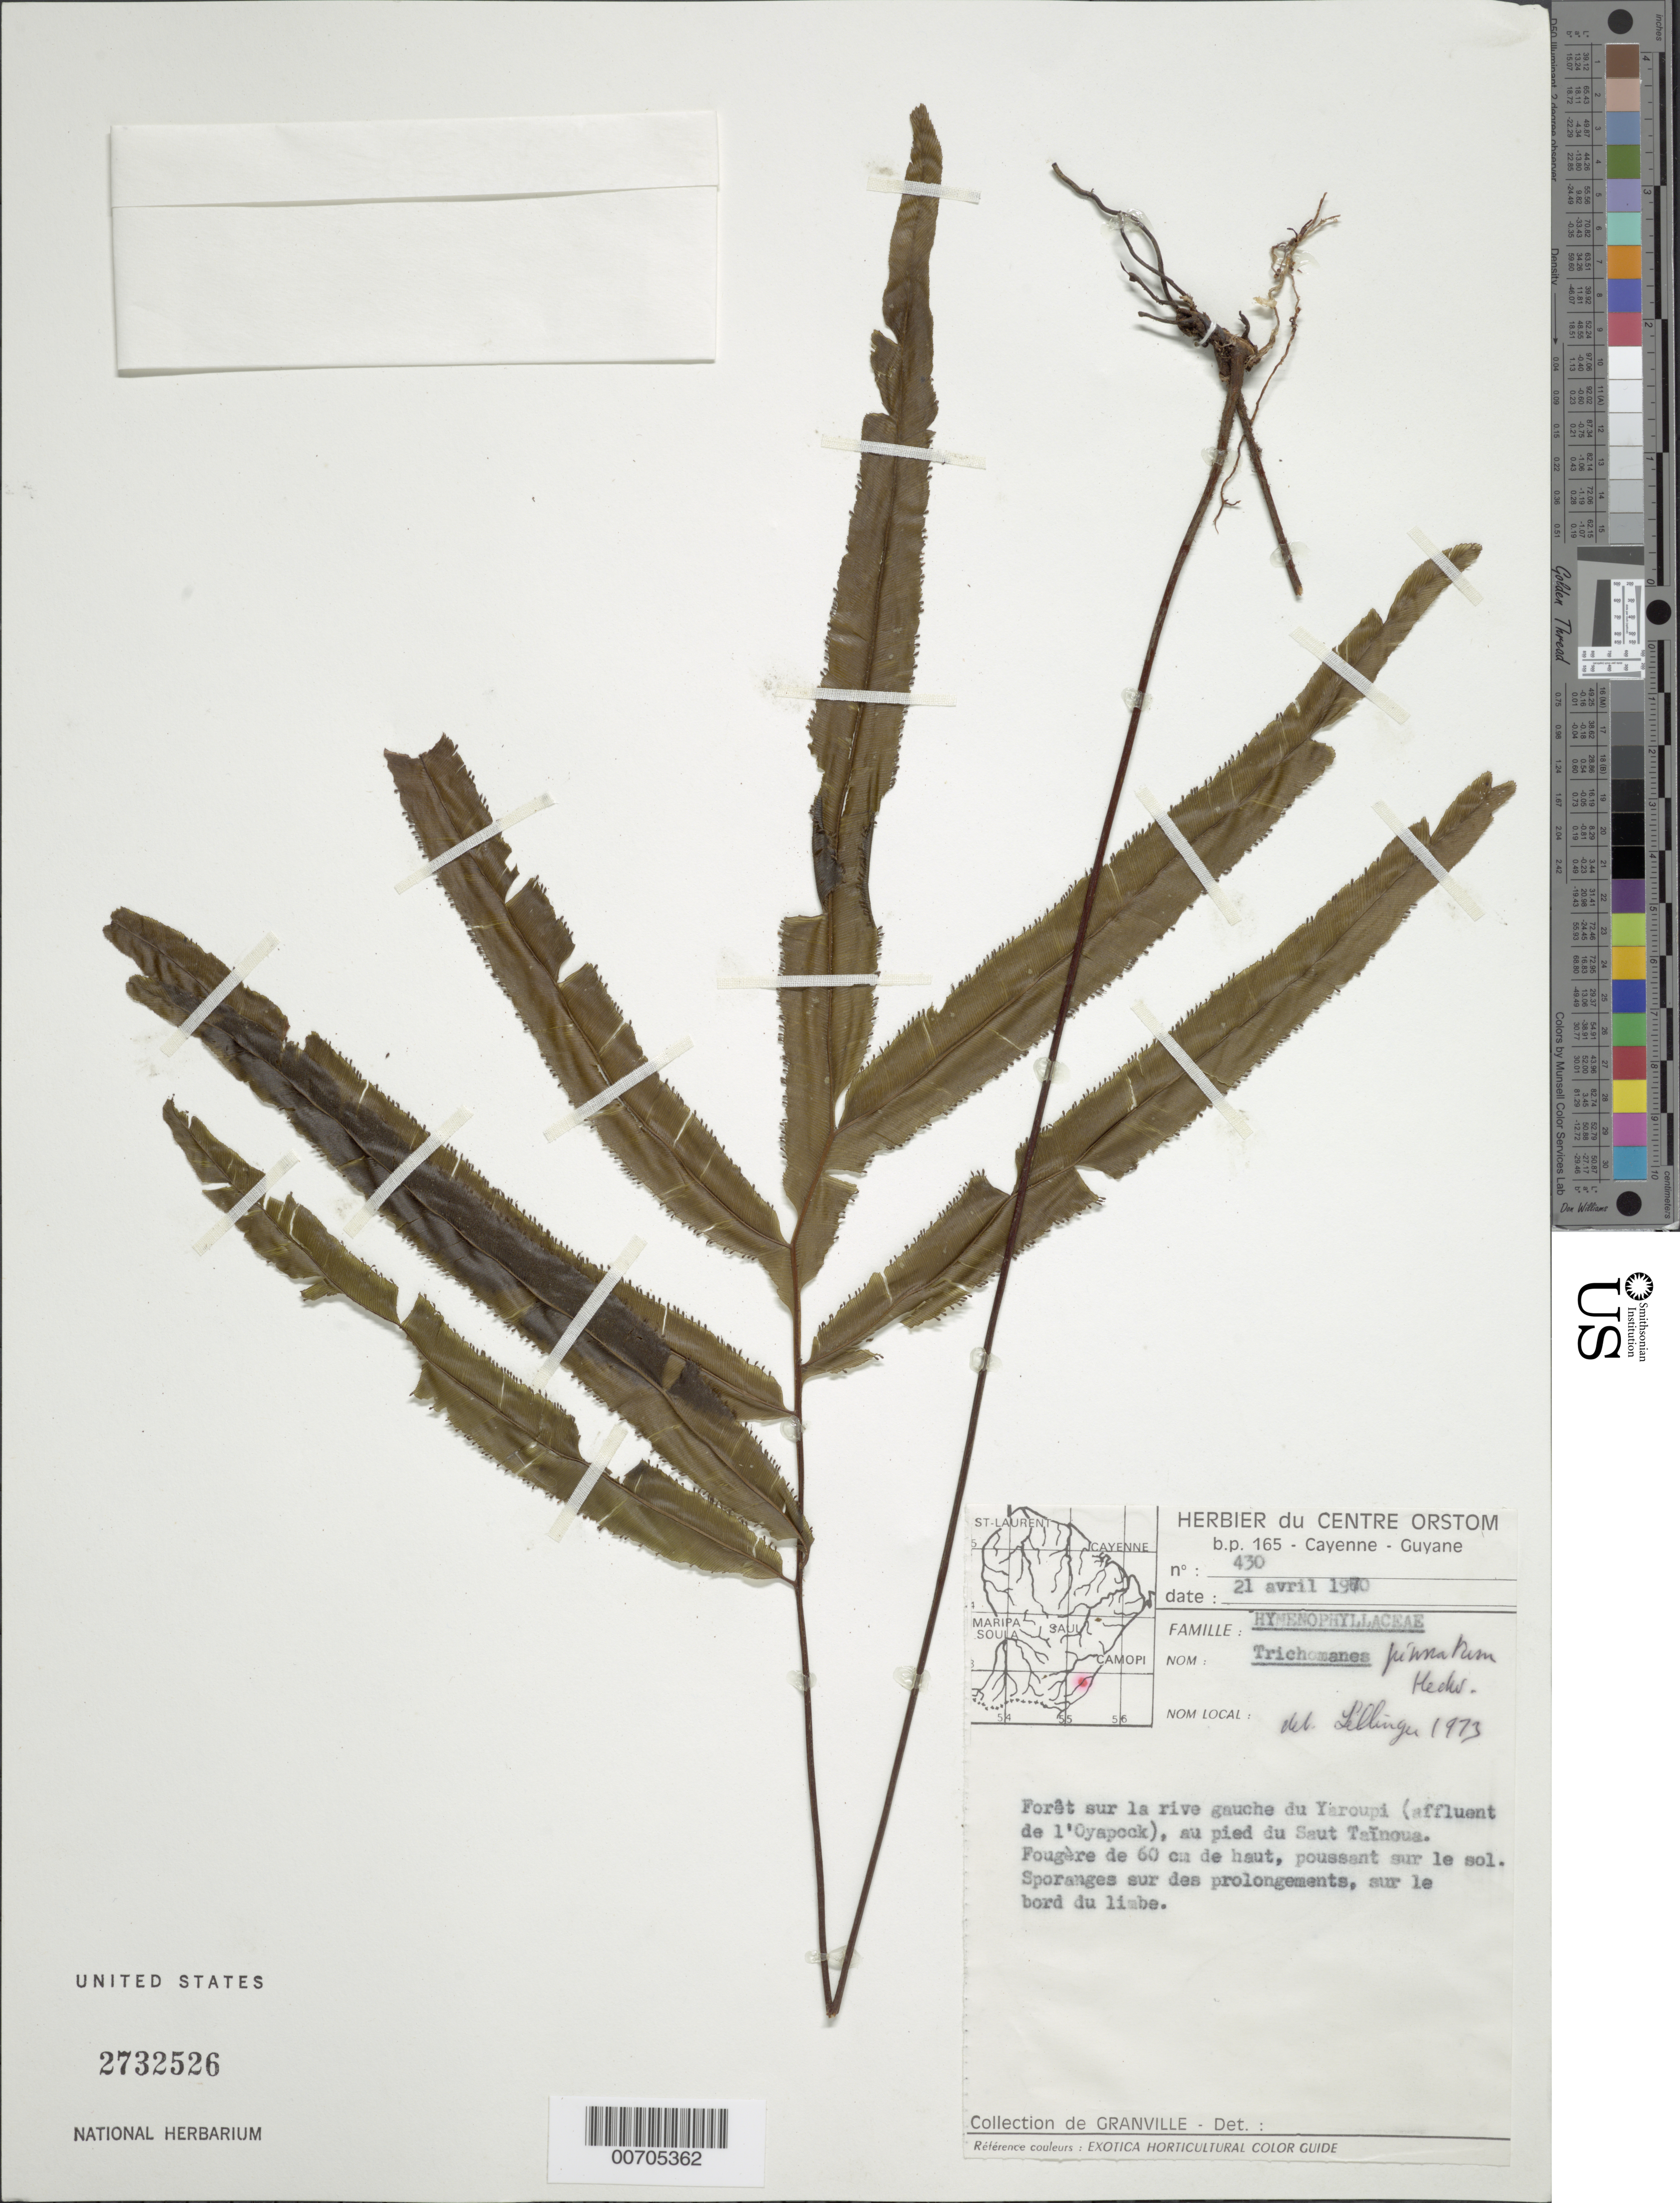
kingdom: Plantae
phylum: Tracheophyta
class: Polypodiopsida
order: Hymenophyllales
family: Hymenophyllaceae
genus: Trichomanes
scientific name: Trichomanes longifolium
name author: Desv.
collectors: J.-J. de Granville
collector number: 430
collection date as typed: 21-Apr-70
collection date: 1970-04-21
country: French Guiana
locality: Fleuve Yaroupi (affl. de l'Oyapock), Sauts Taïnoua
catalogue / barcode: US 2732526